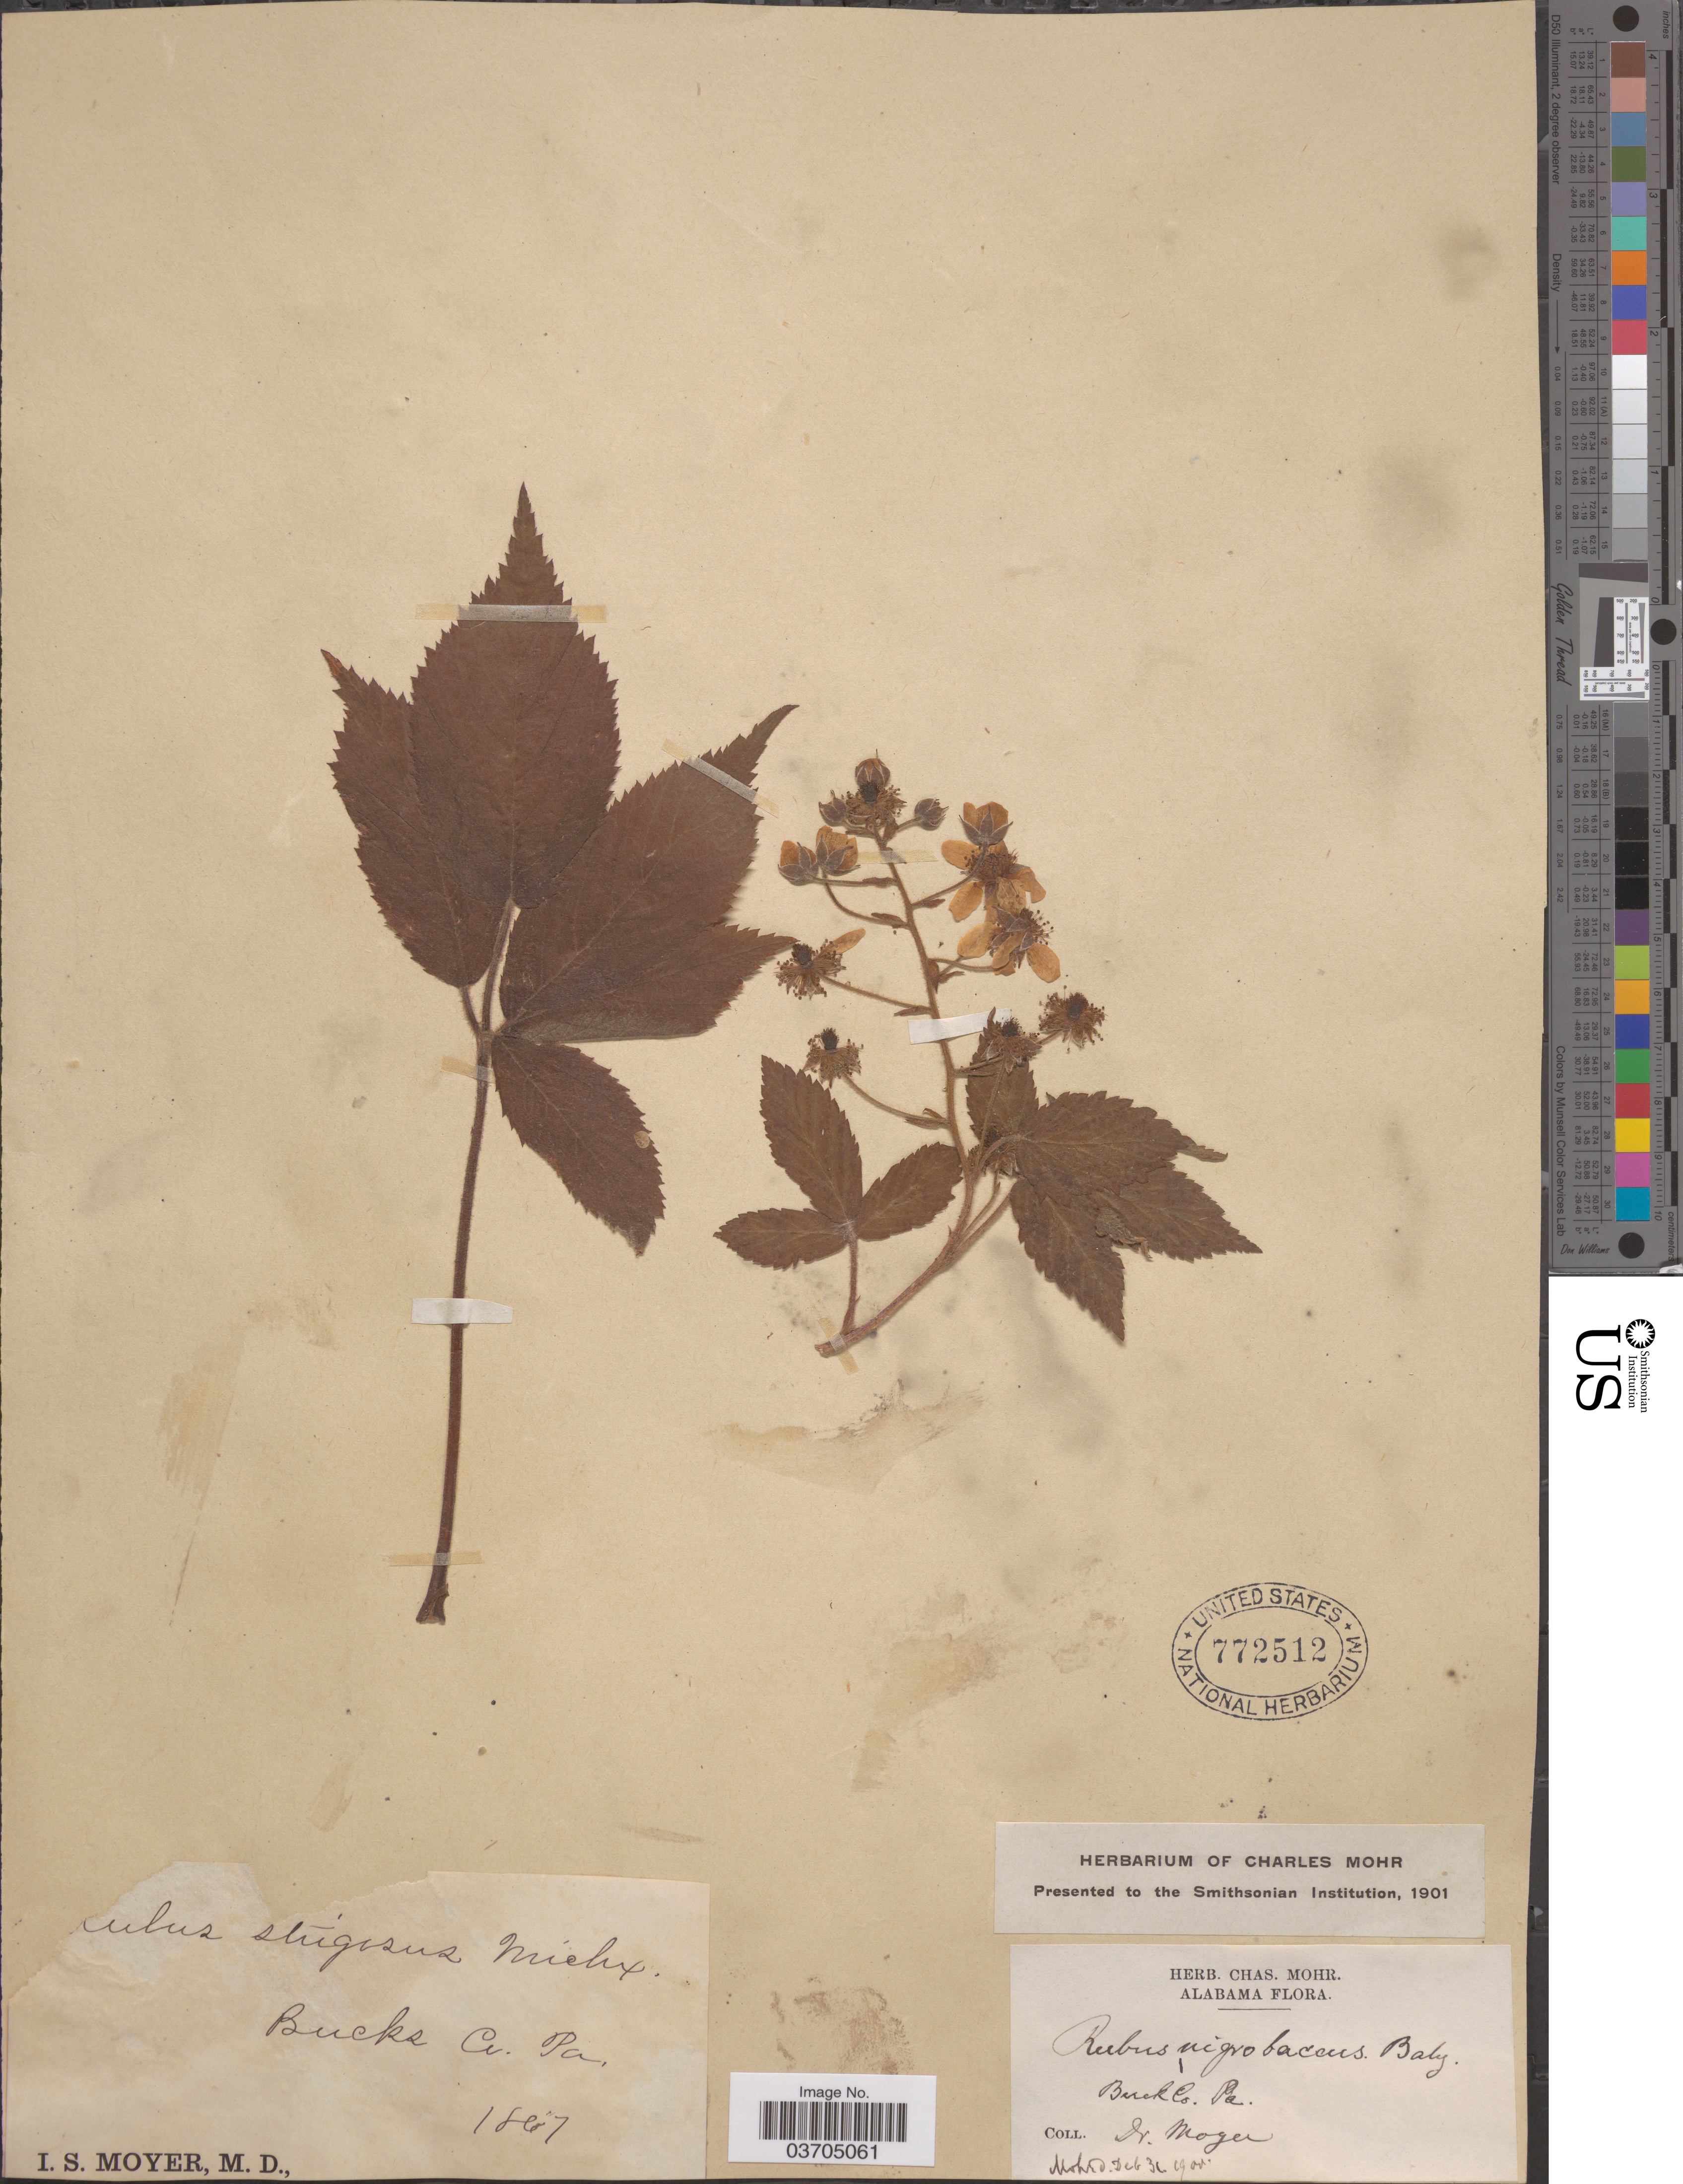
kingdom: Plantae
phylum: Tracheophyta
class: Magnoliopsida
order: Rosales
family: Rosaceae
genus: Rubus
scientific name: Rubus floricomus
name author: Blanch.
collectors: I. S. Moyer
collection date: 1867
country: United States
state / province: Pennsylvania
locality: Bucks Co.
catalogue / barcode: US 772512